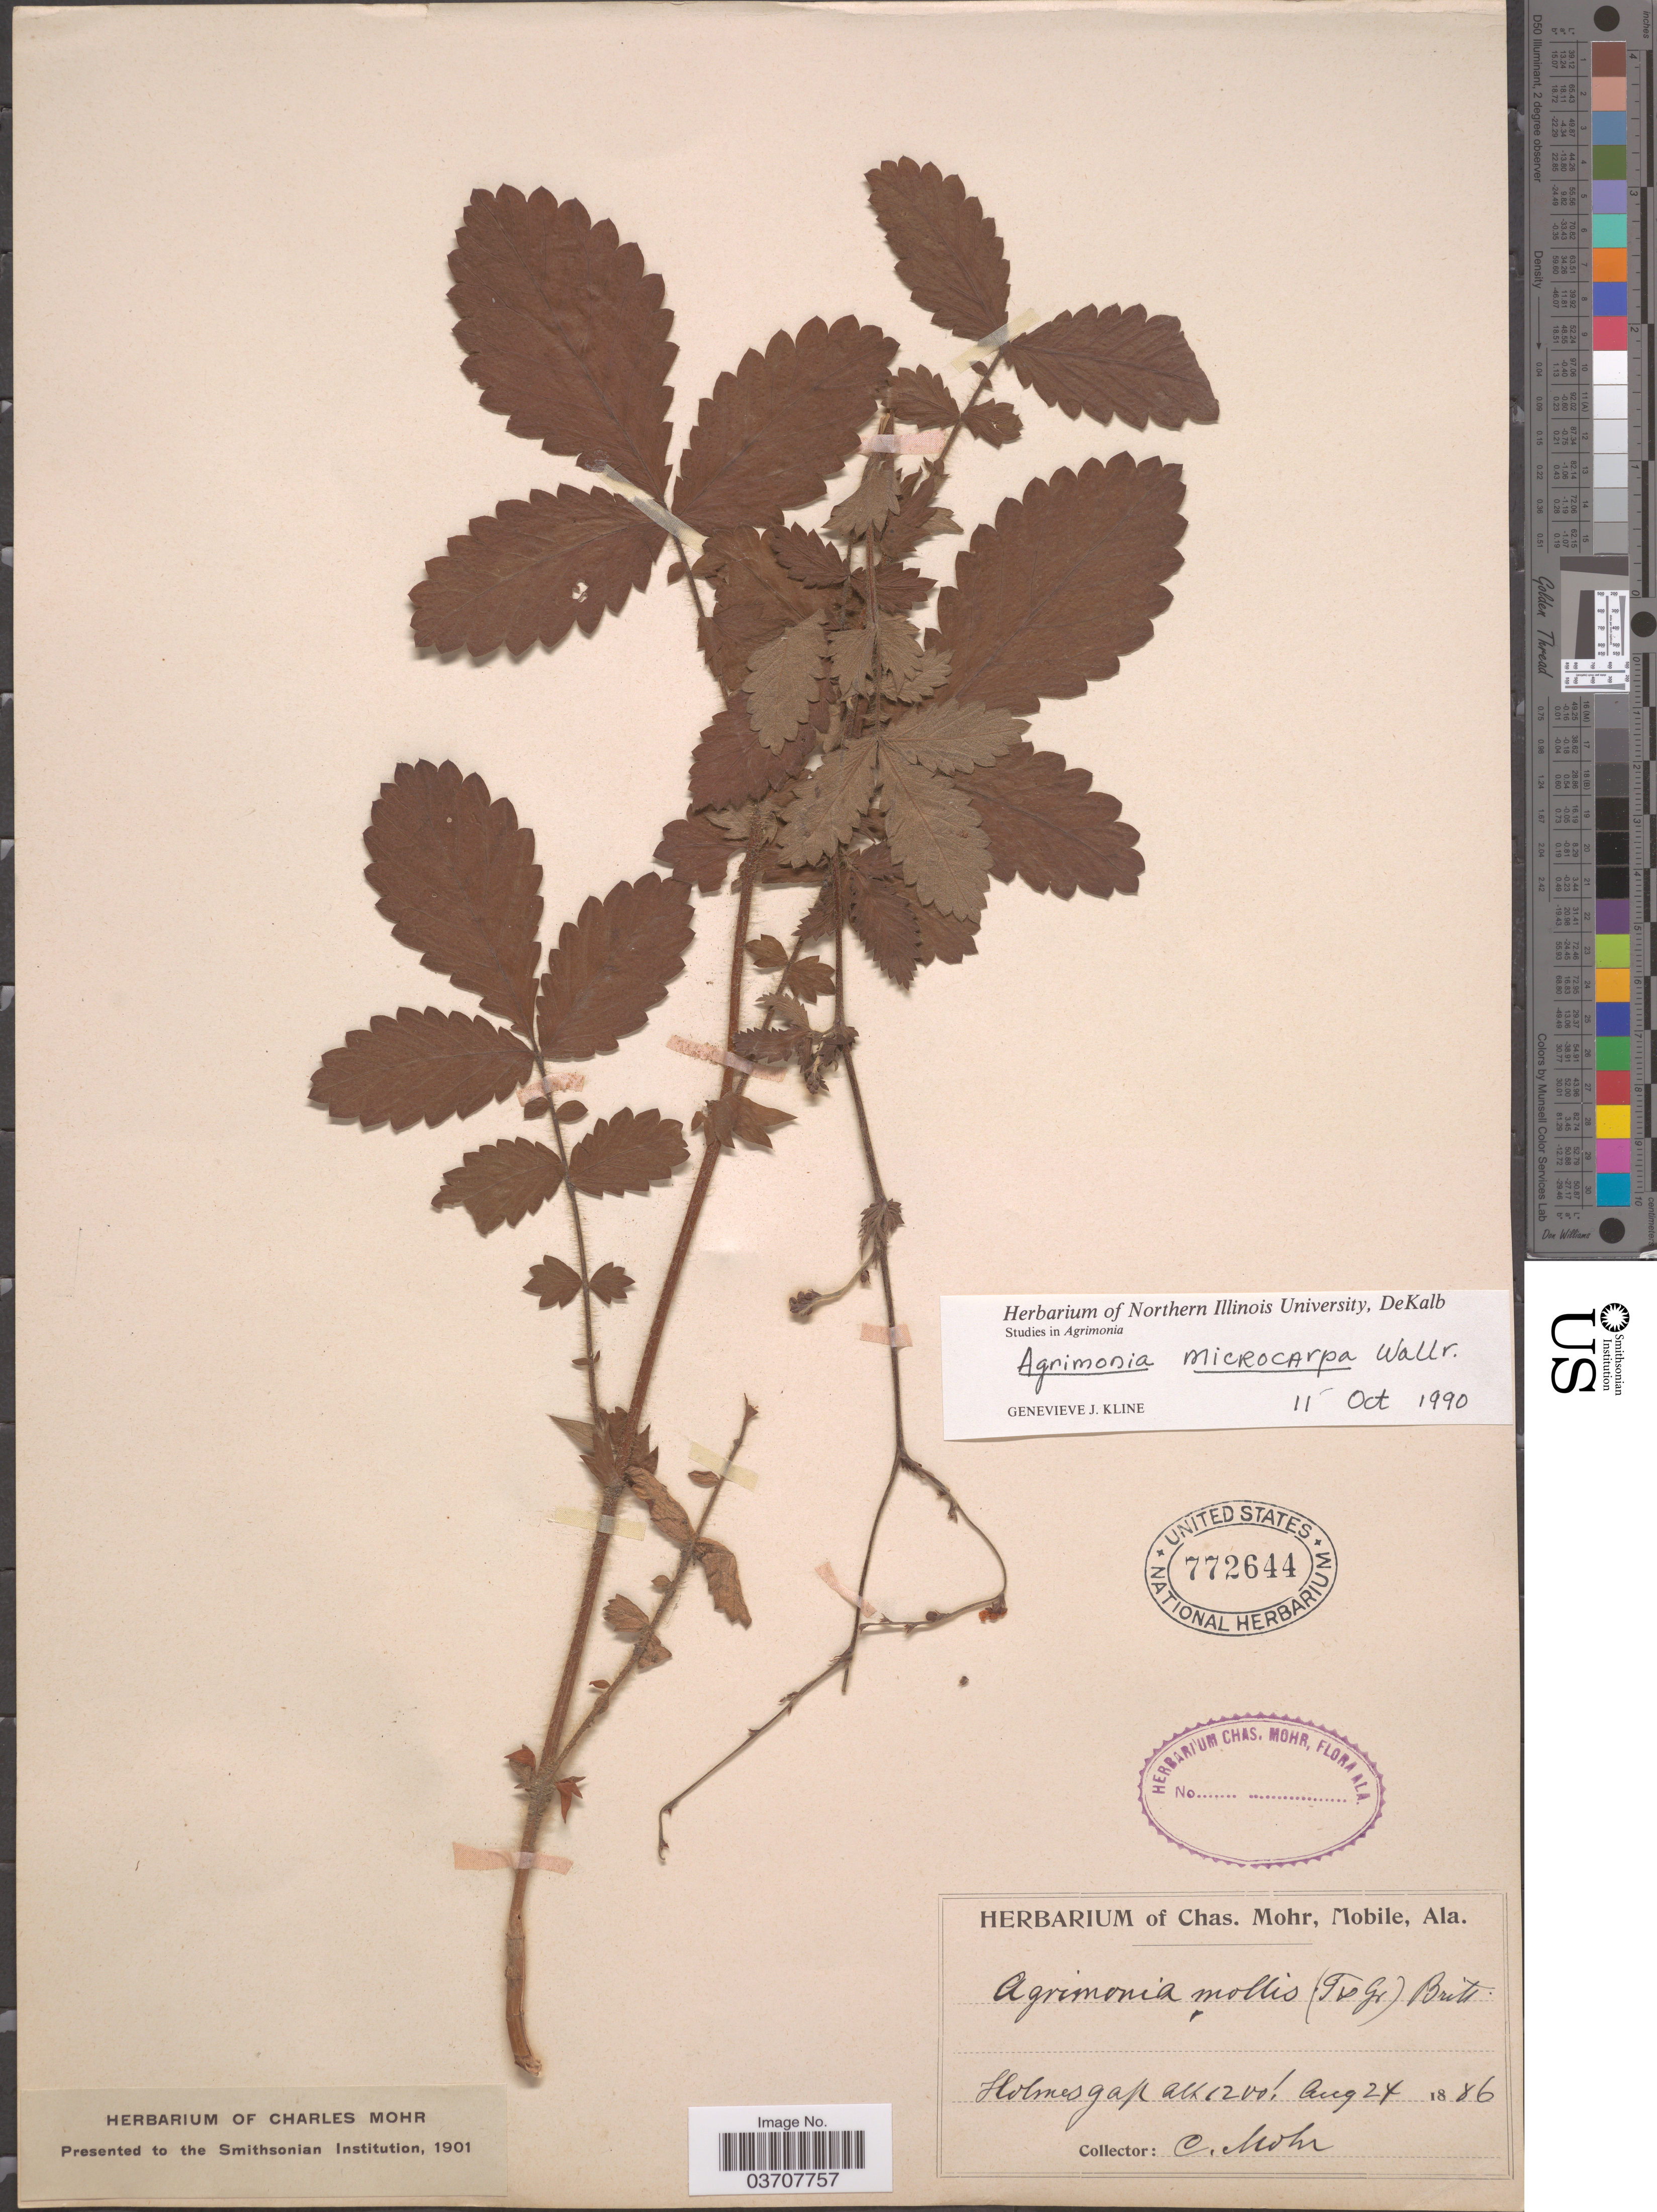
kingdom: Plantae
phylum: Tracheophyta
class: Magnoliopsida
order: Rosales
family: Rosaceae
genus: Agrimonia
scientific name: Agrimonia microcarpa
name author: Wallr.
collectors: Mohr, C. T. (herbarium)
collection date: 1886-08-24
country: United States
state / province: Alabama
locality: Holmes gap.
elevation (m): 366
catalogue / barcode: US 772644